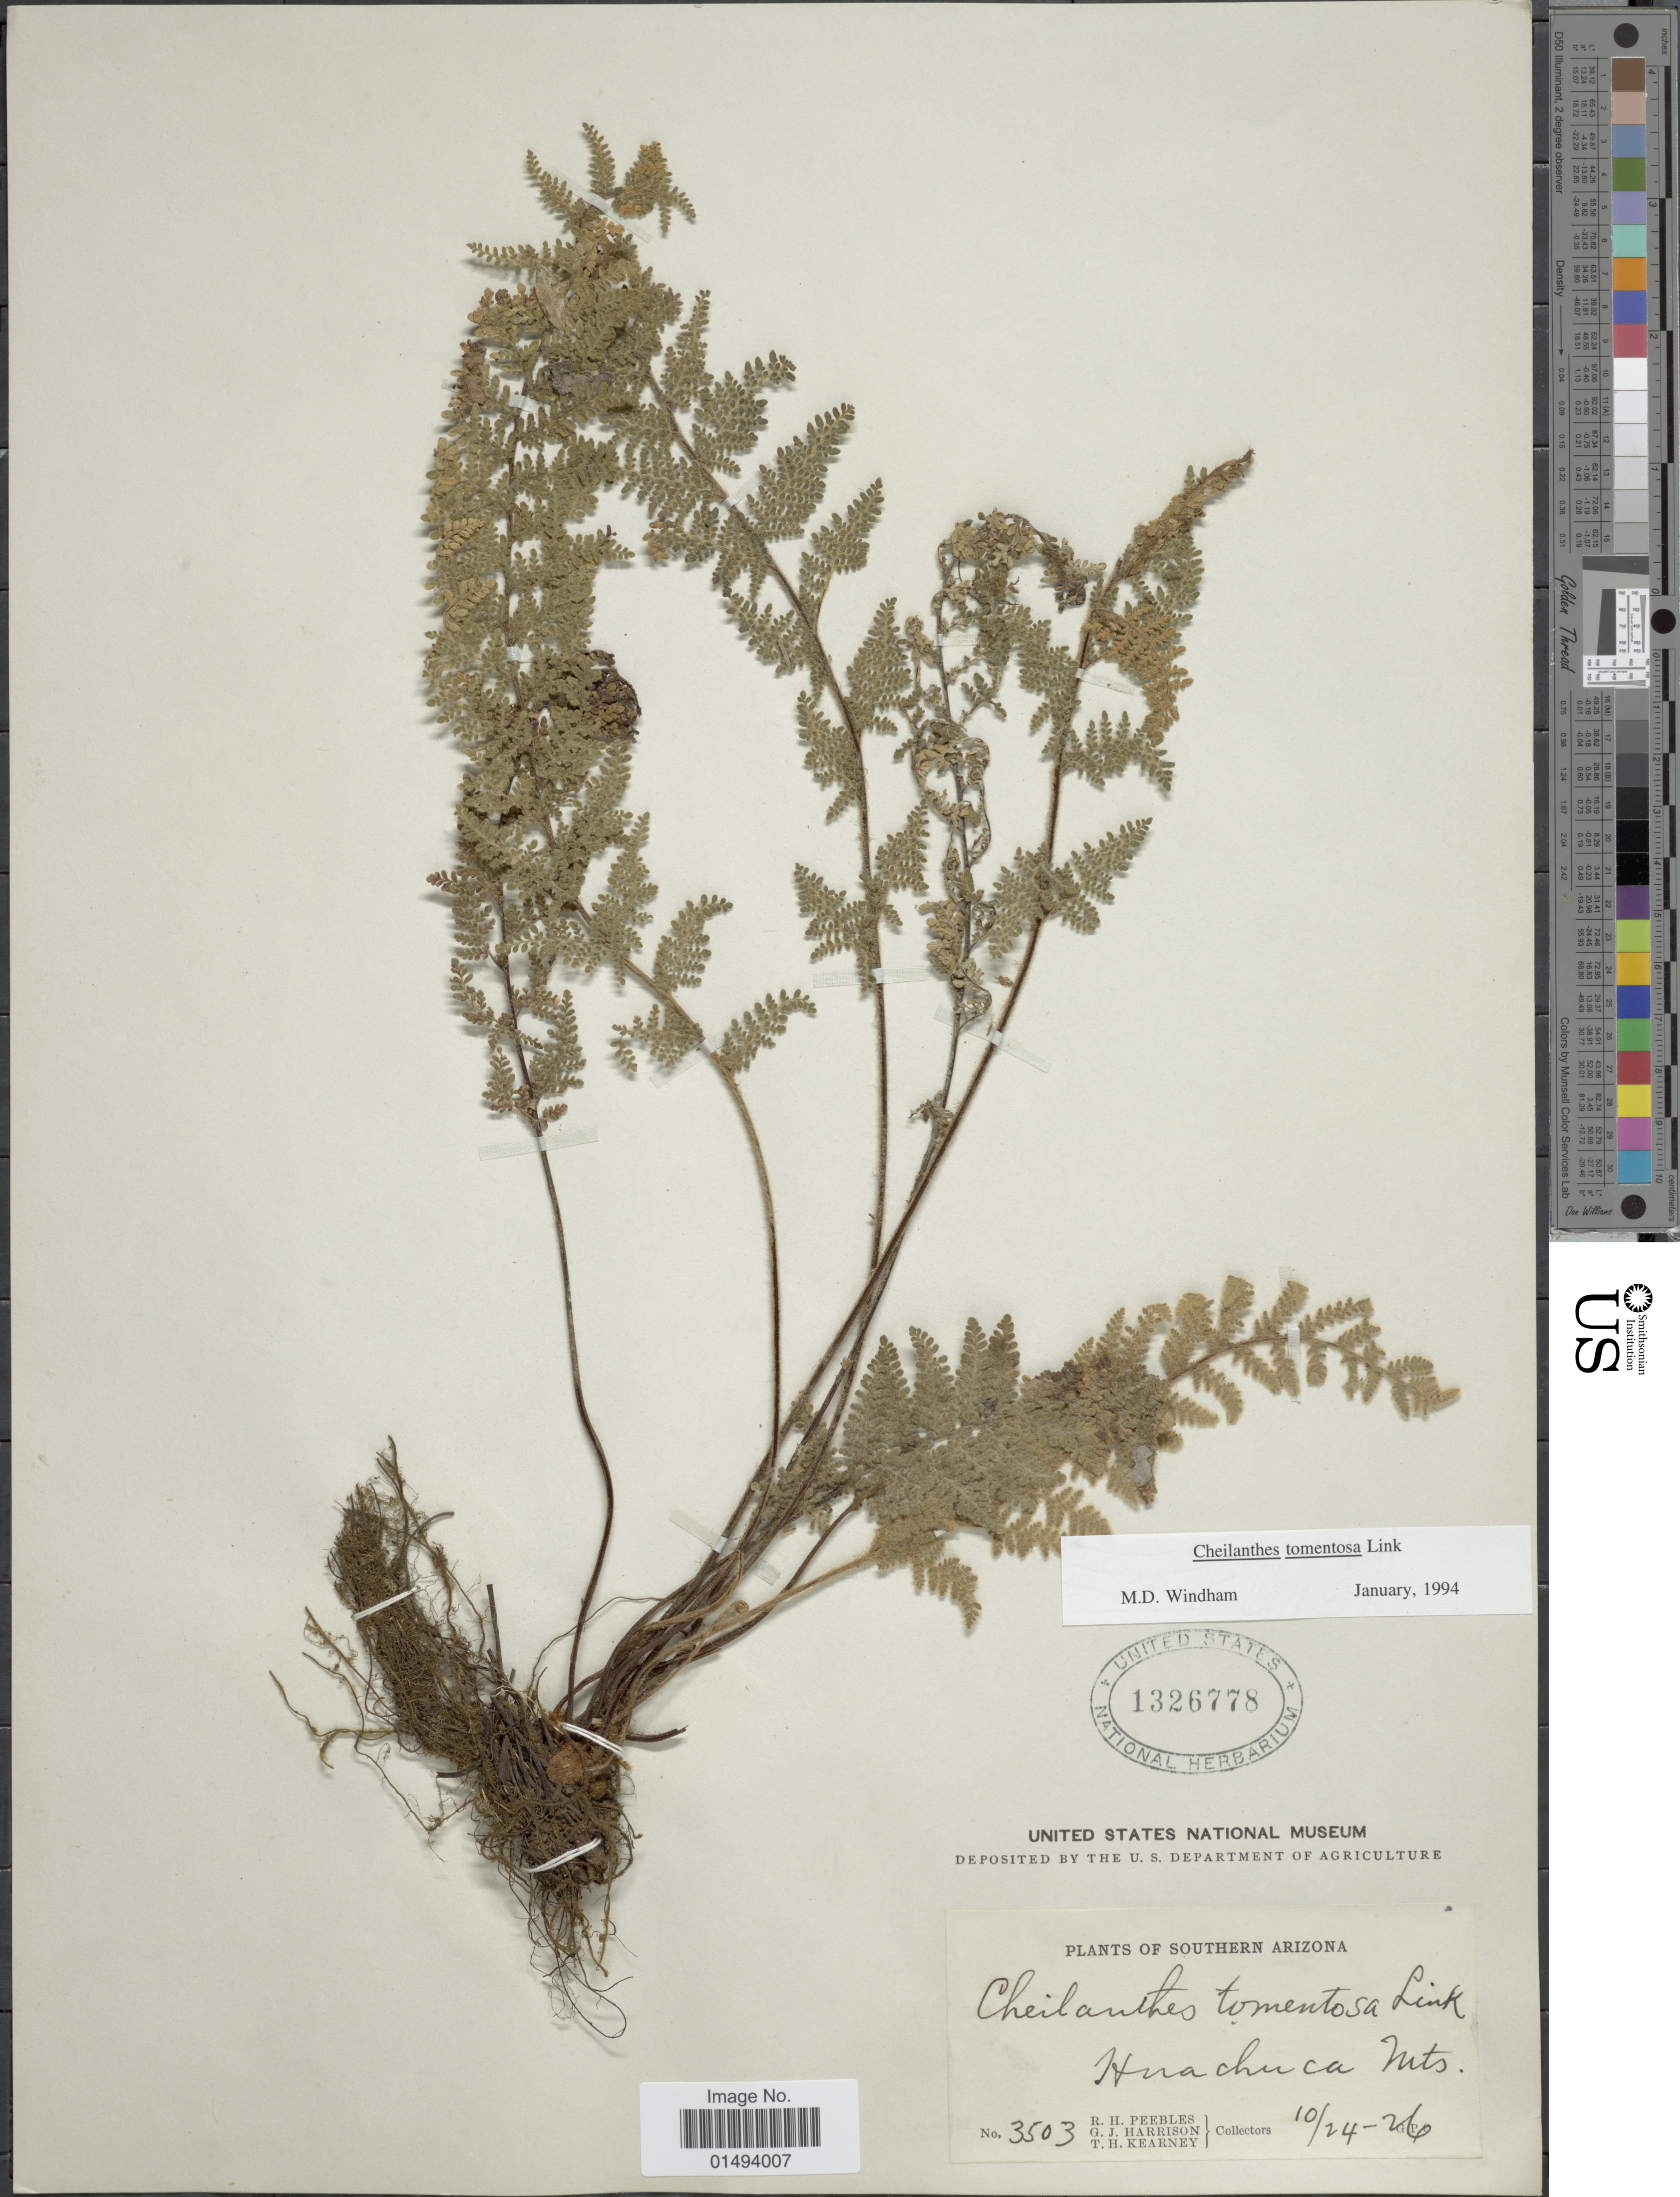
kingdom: Plantae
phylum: Tracheophyta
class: Polypodiopsida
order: Polypodiales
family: Pteridaceae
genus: Myriopteris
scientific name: Myriopteris tomentosa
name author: (Link) Fée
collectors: R. H. Peebles, G. J. Harrison & T. H. Kearney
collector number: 3503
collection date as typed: Transcribed d/m/y: 24/10/26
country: United States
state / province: Arizona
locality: Southern Arizona, Huachuca Mts.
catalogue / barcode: US 1326778